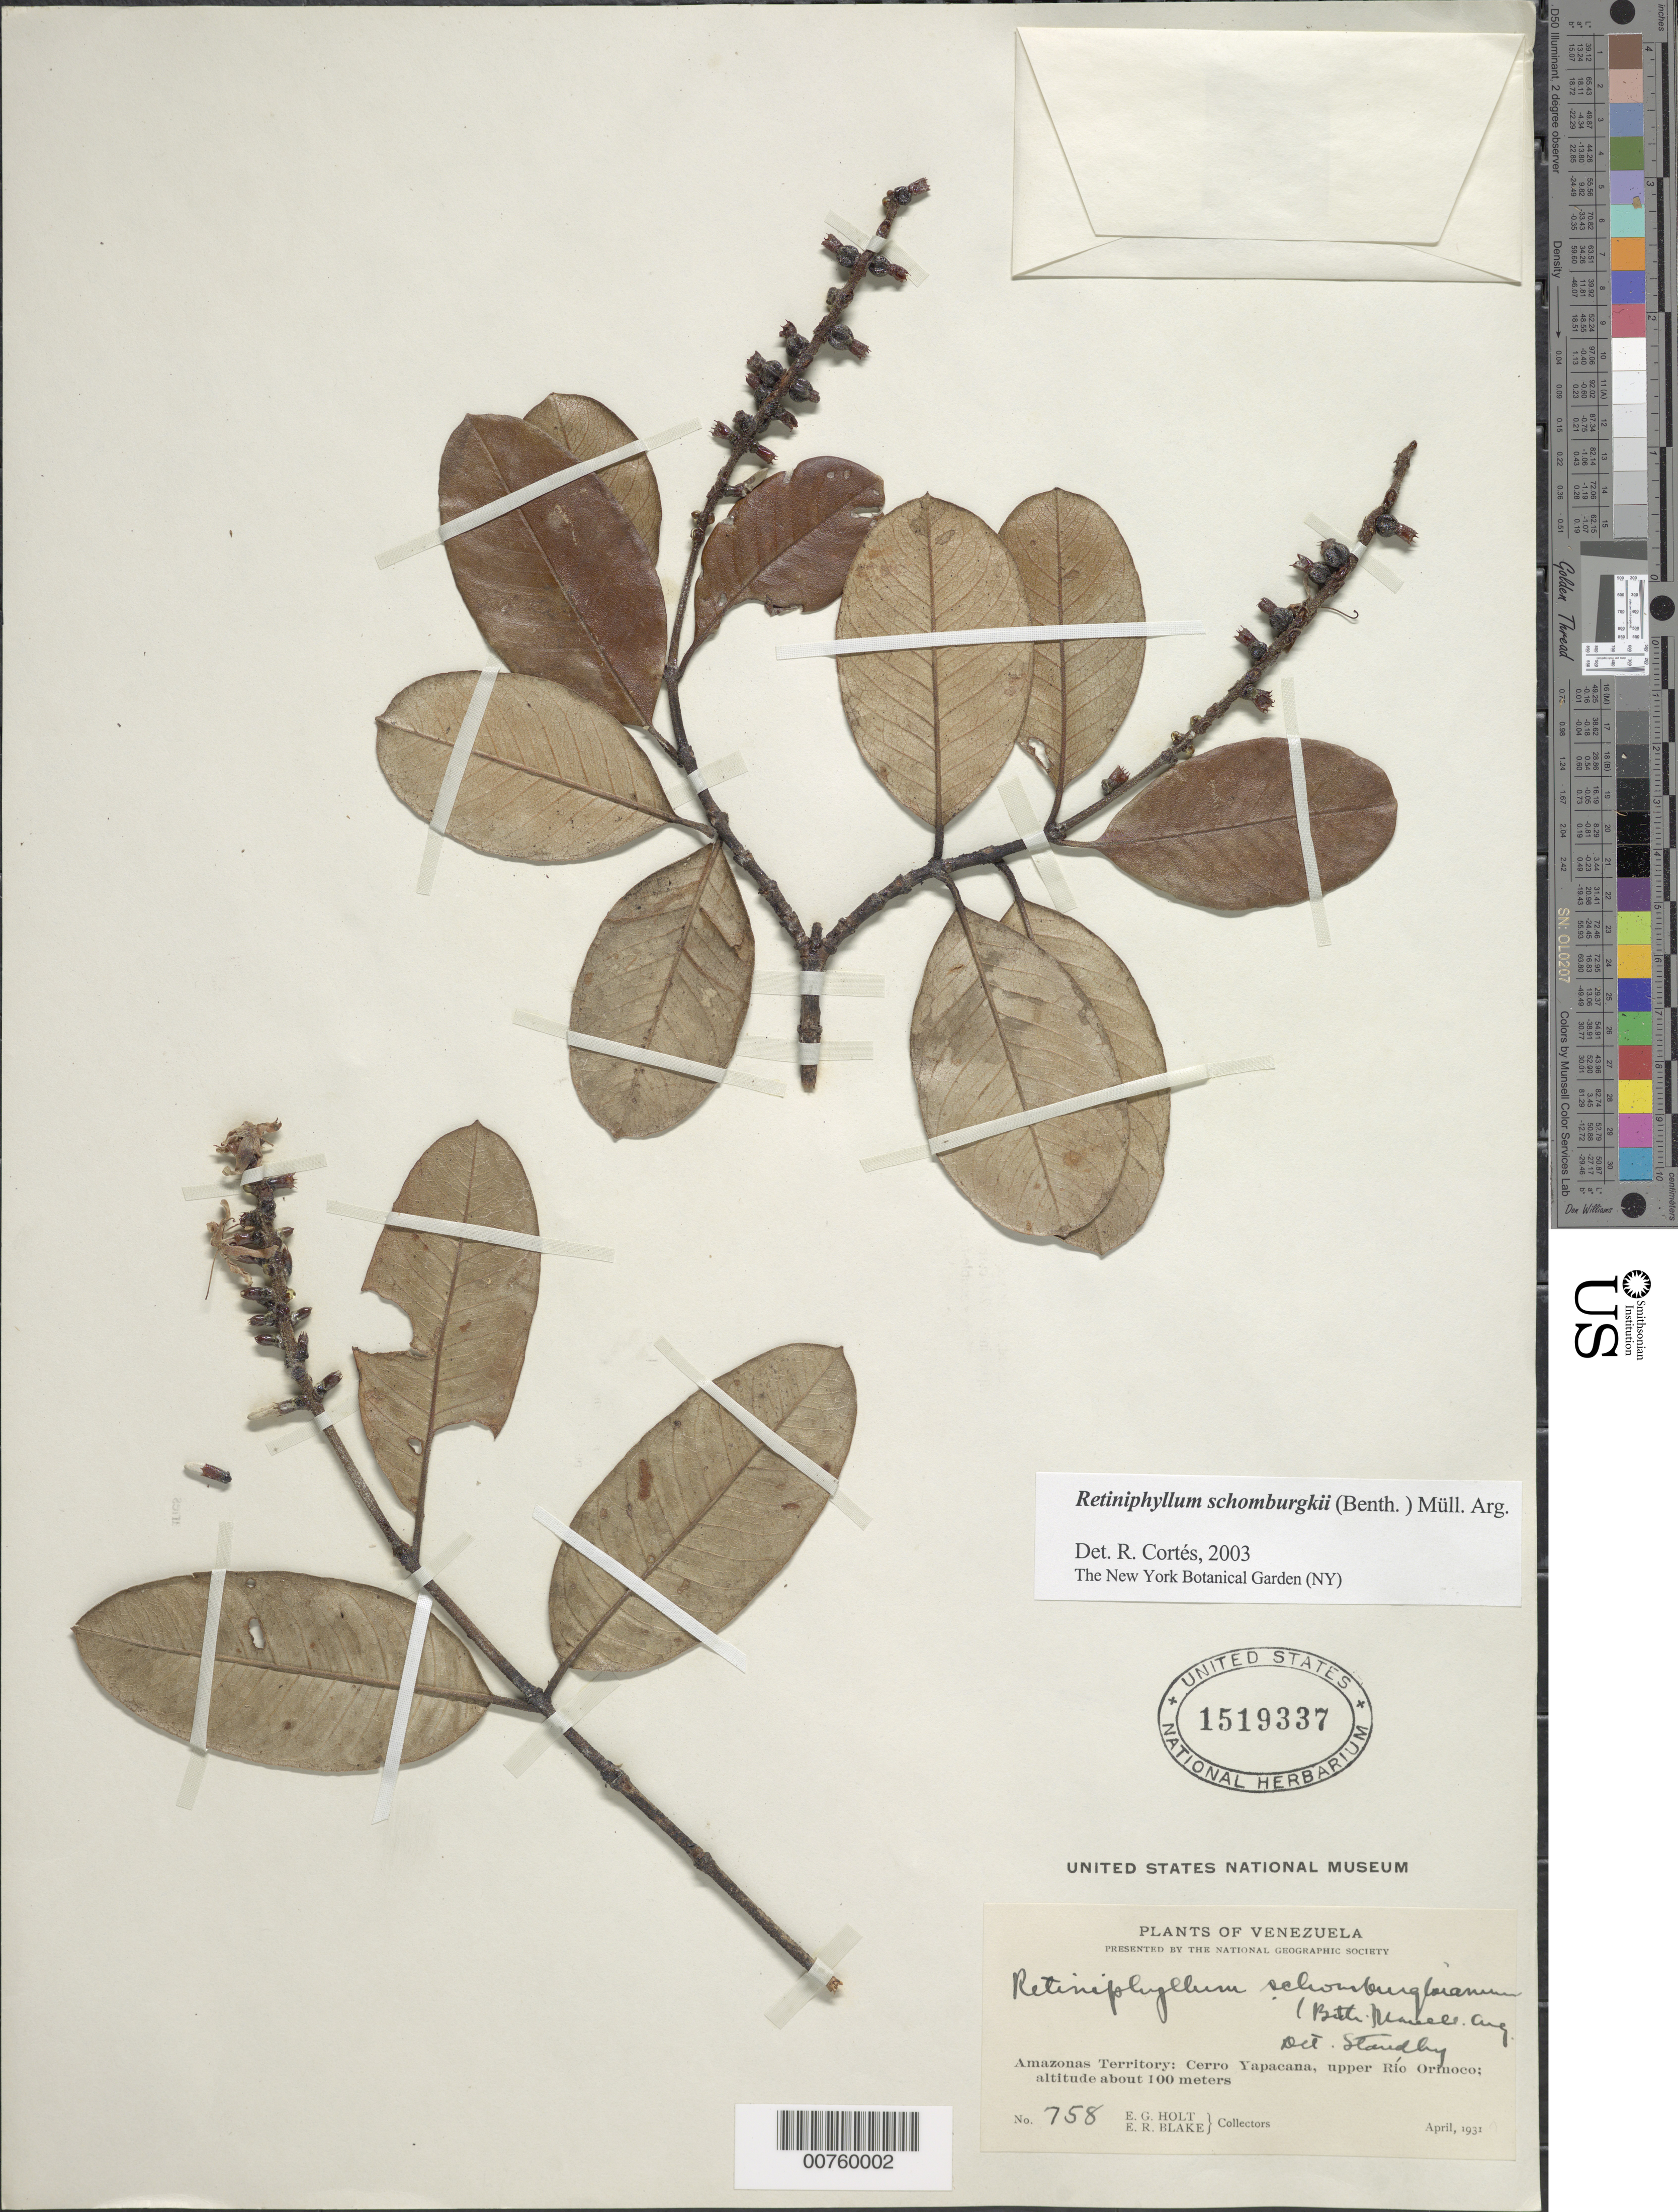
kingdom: Plantae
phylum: Tracheophyta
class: Magnoliopsida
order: Gentianales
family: Rubiaceae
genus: Retiniphyllum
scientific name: Retiniphyllum schomburgkii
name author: (Benth.) Müll. Arg.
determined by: Cortes R., G.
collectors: E. Holt & E. R. Blake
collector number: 758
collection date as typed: Apr-31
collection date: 1931-04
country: Venezuela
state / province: Amazonas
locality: Cerro Yapacána, upper Río Orinoco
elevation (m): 100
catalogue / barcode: US 1519337